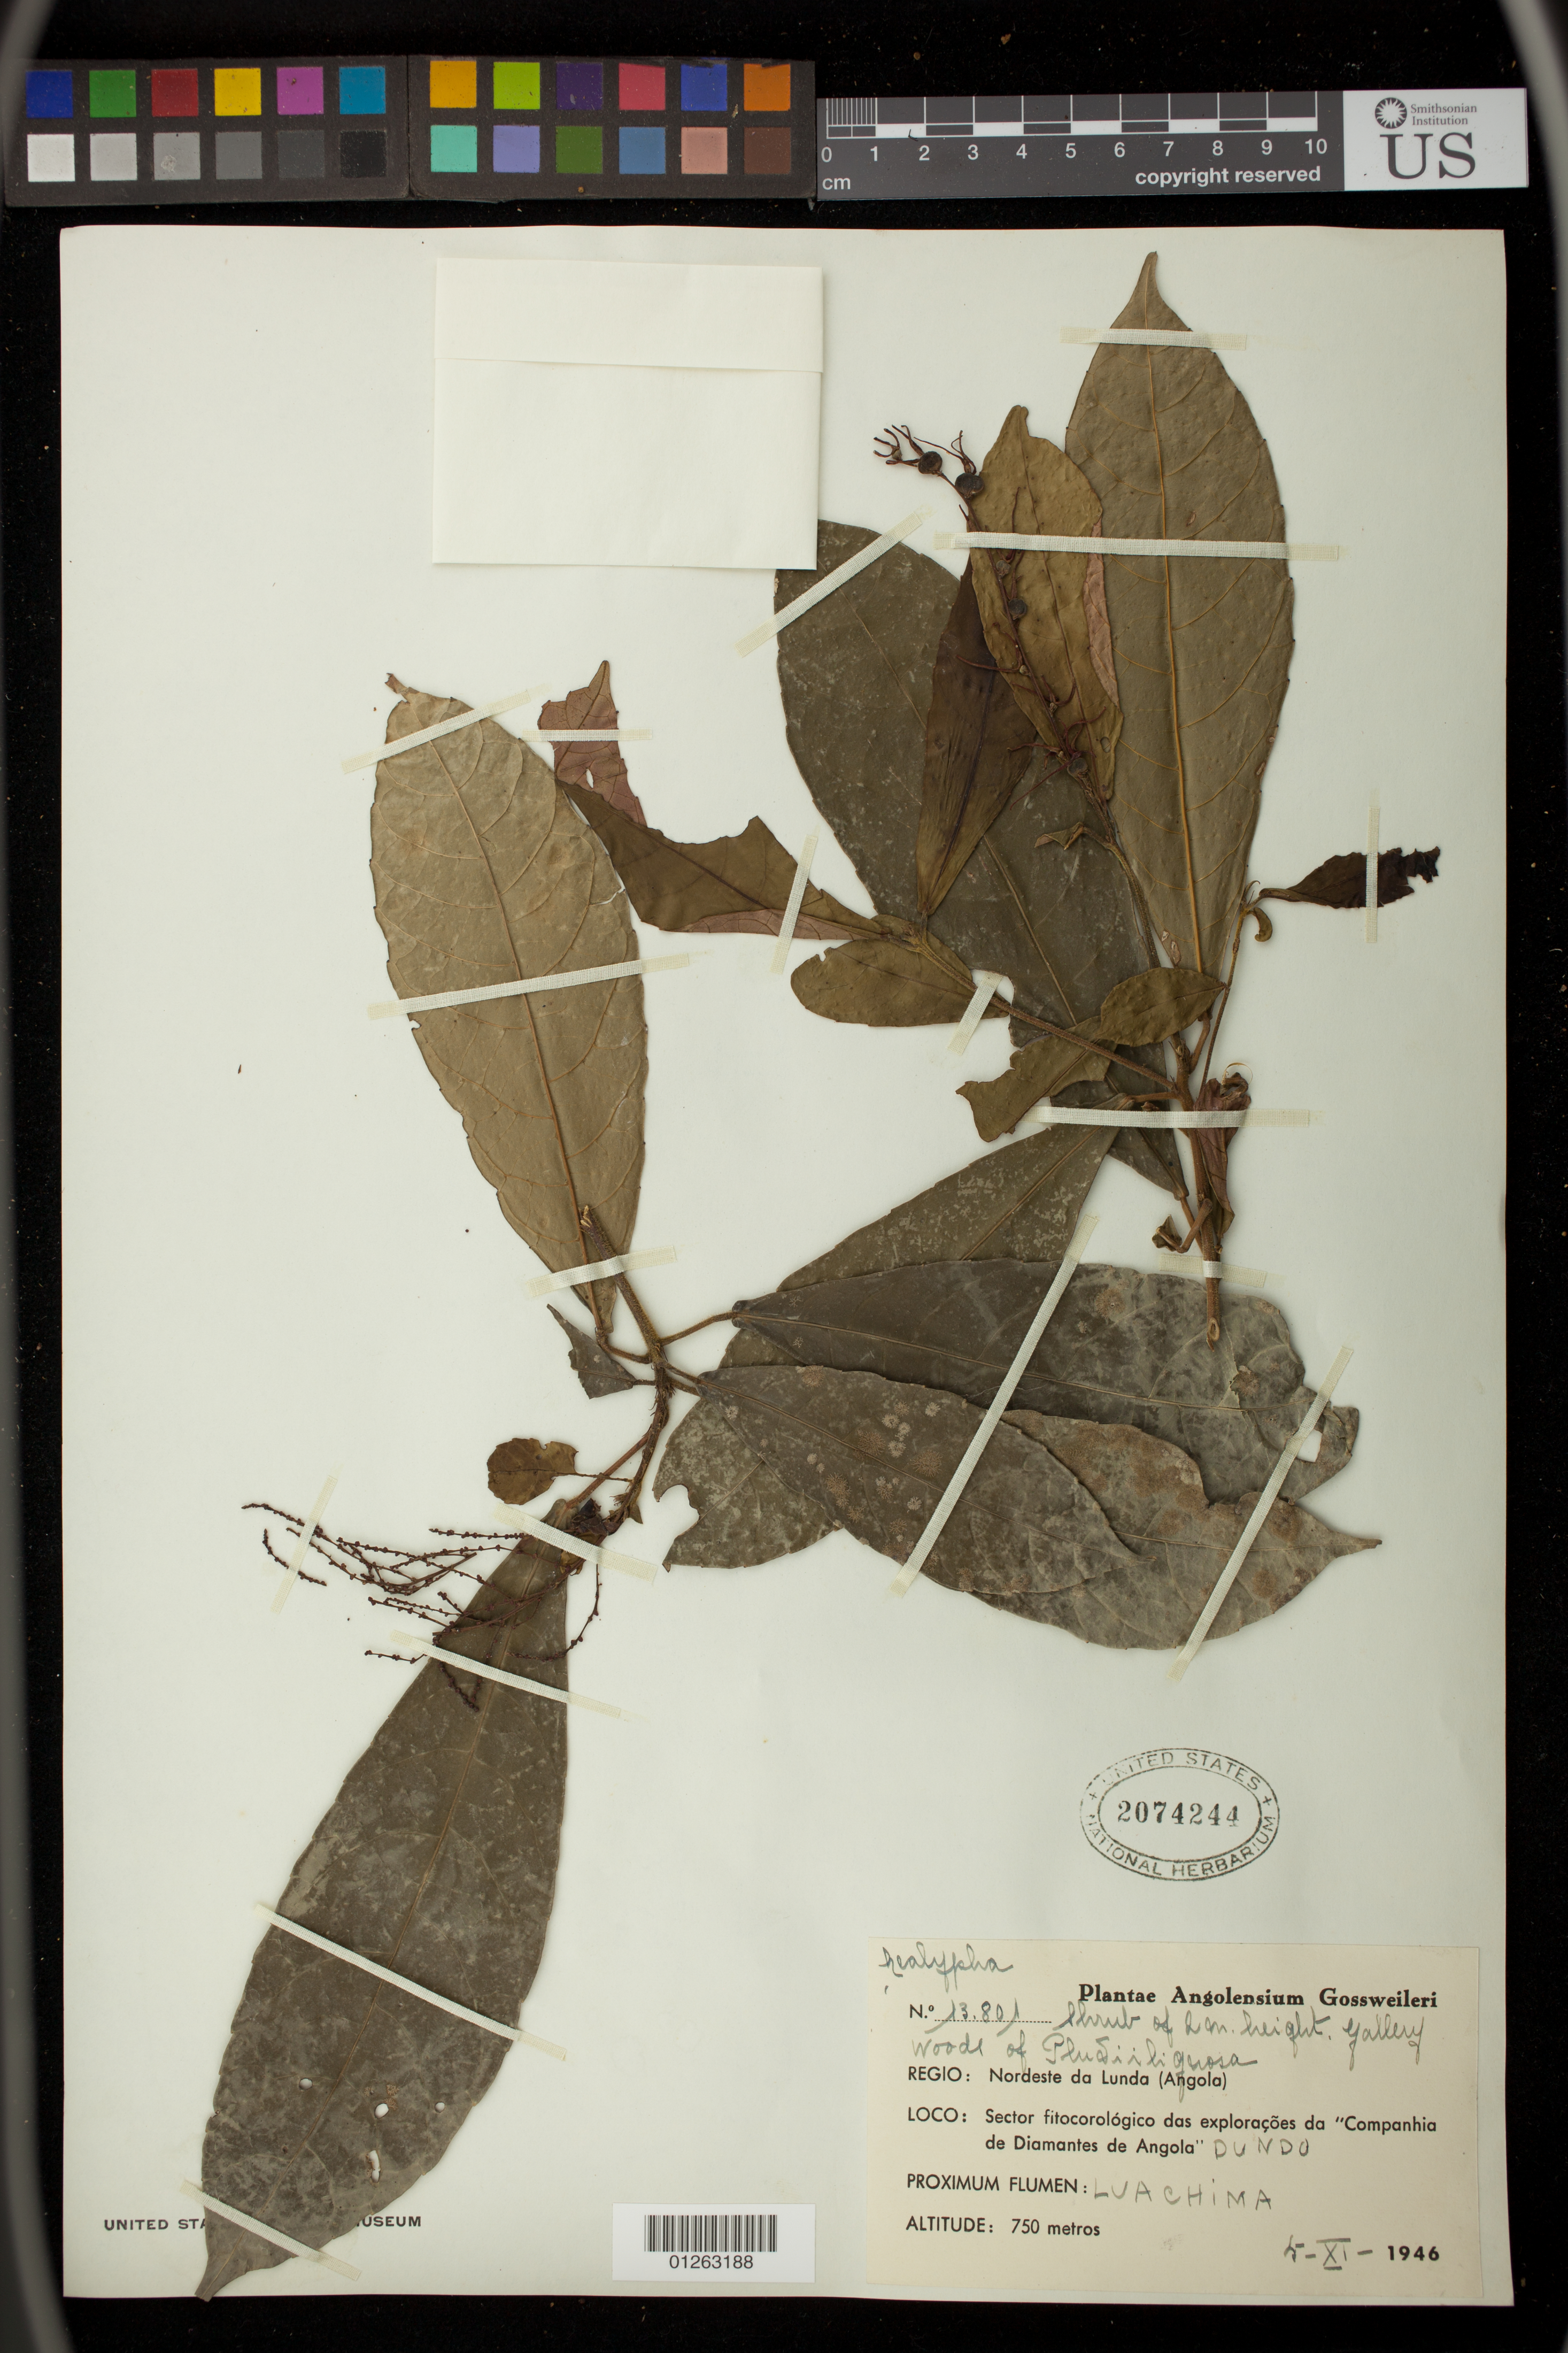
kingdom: Plantae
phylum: Tracheophyta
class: Magnoliopsida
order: Malpighiales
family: Euphorbiaceae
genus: Alchornea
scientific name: Alchornea trewioides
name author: (Benth.) Müll. Arg.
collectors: Gossweiler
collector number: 13801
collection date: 1946-11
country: Angola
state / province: Lunda Norte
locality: Sector fitocorologico das exploracoes da "Companhia de Diamantes de Angola" Dundo. Proximum flumen: Luachima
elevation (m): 750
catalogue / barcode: US 2074244